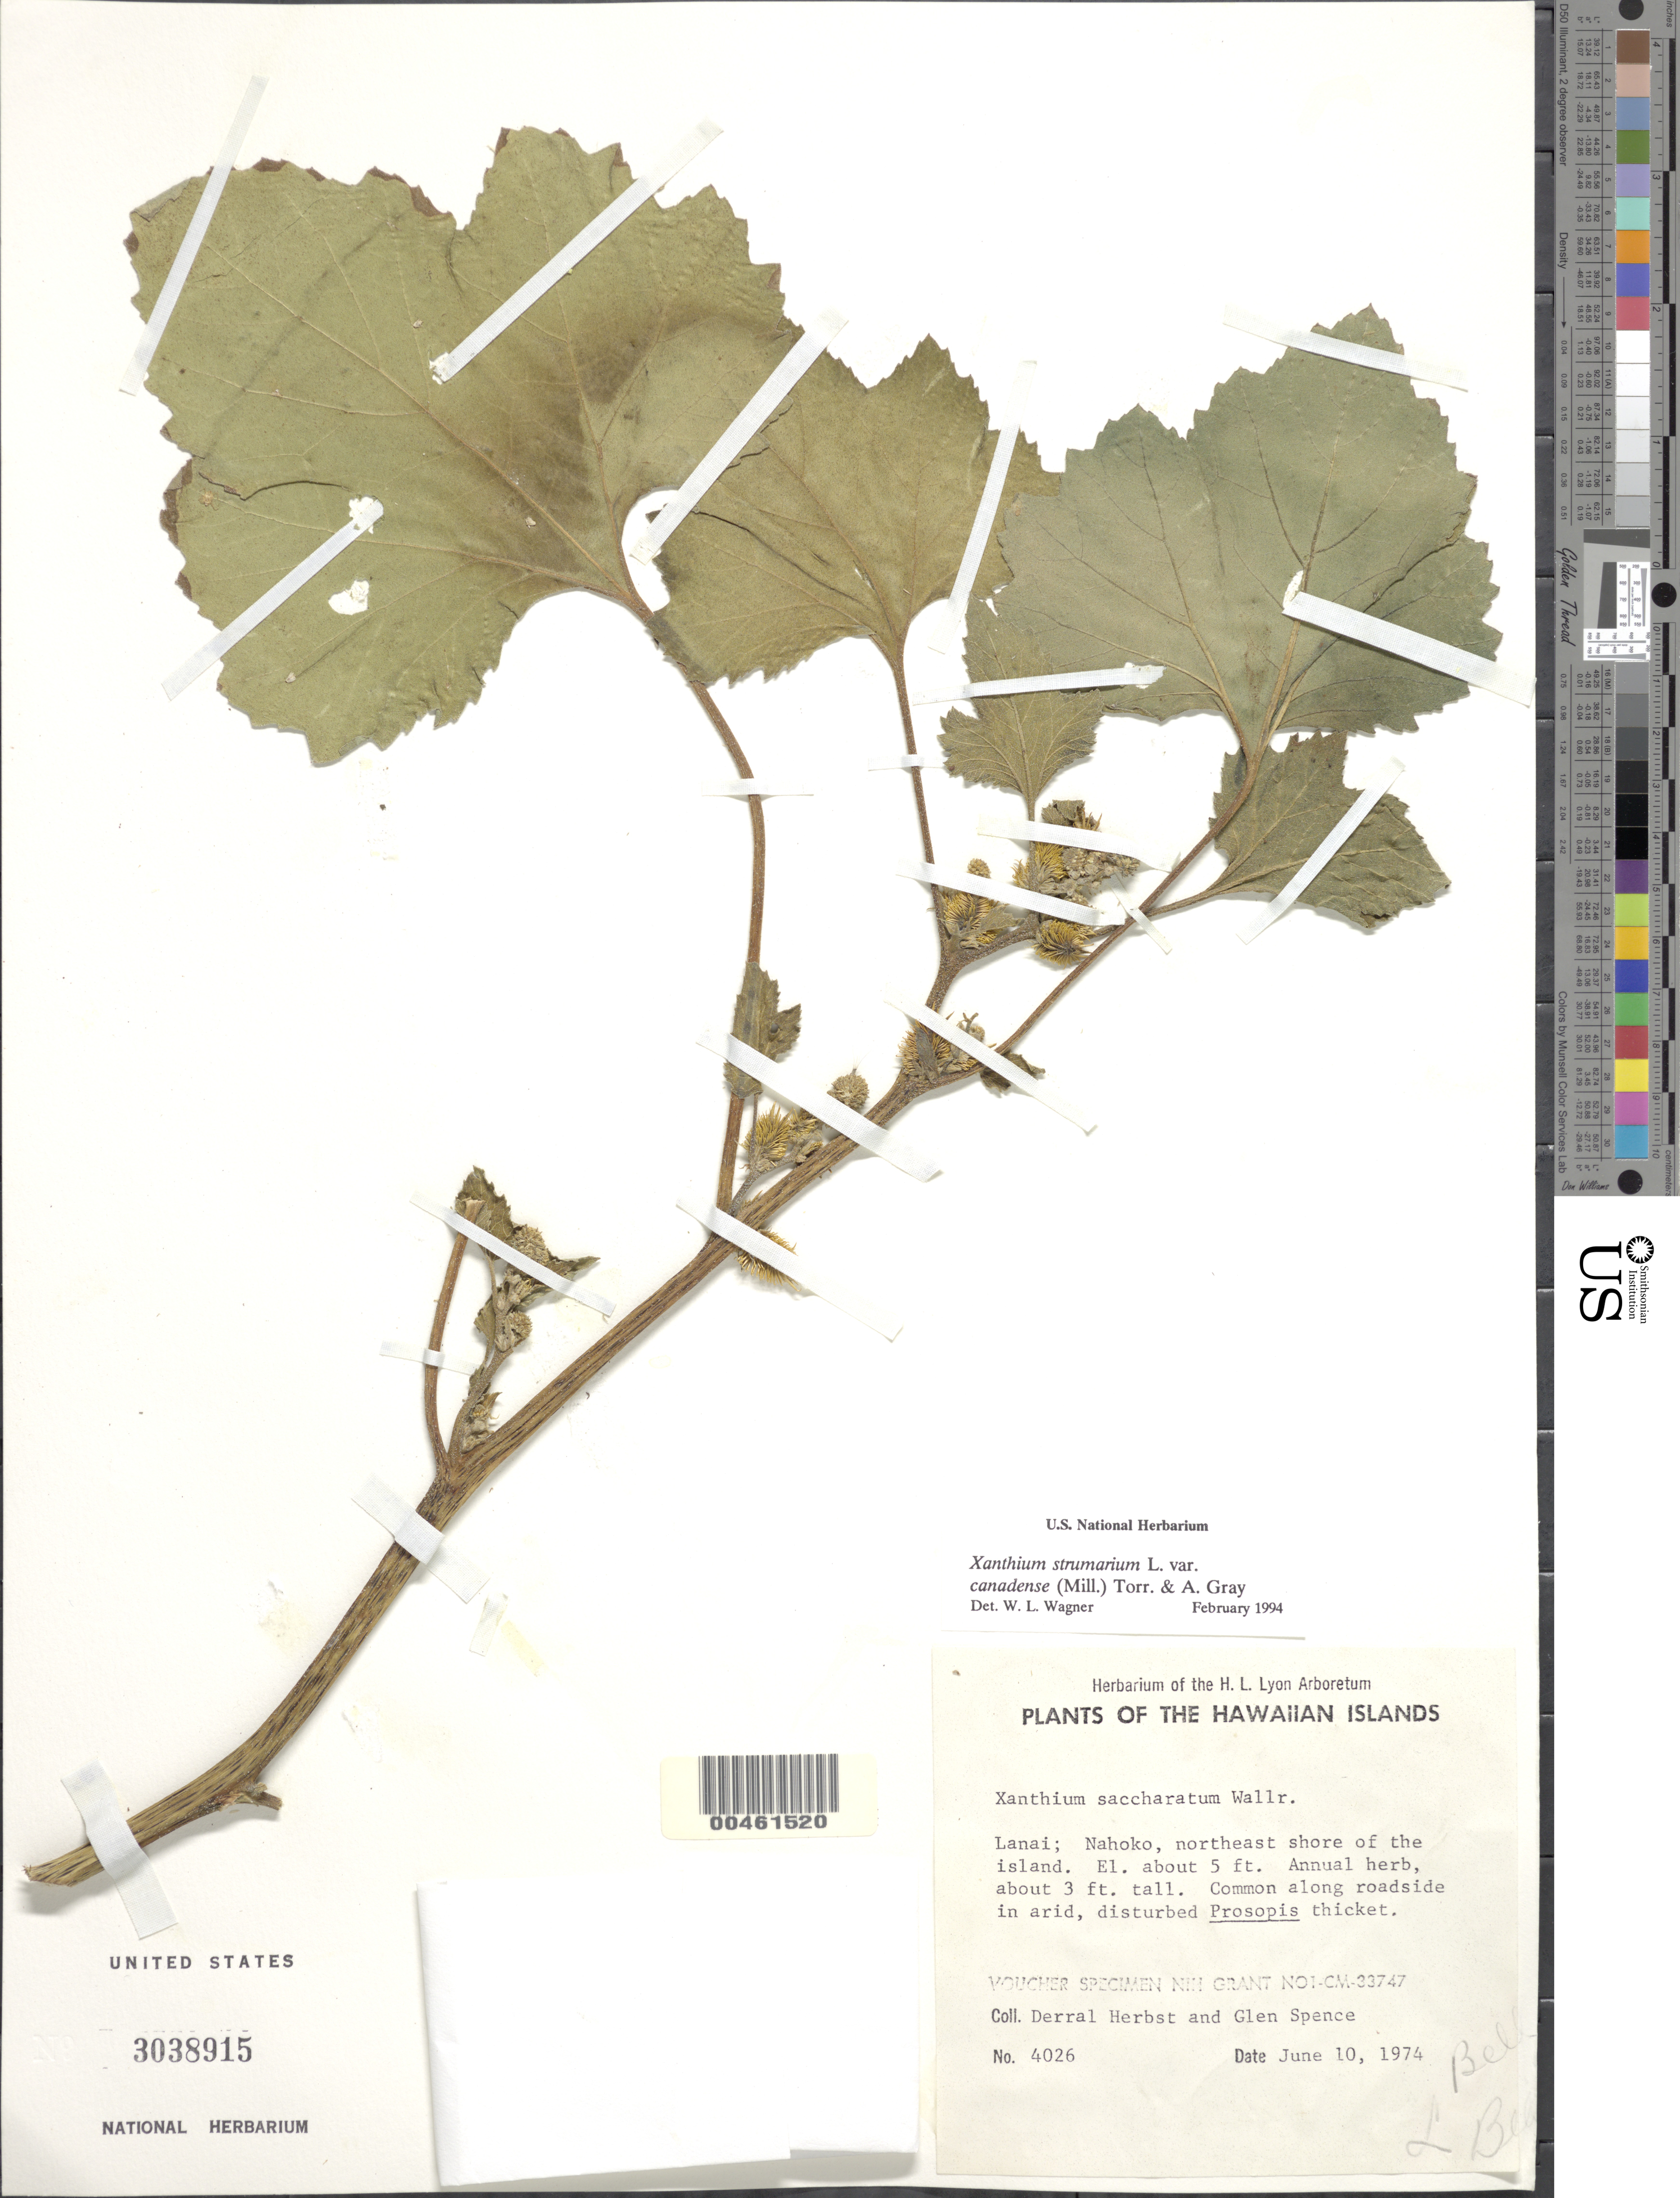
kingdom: Plantae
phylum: Tracheophyta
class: Magnoliopsida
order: Asterales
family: Asteraceae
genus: Xanthium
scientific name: Xanthium strumarium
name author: L.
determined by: Wagner, W. L., (BOT), Smithsonian Institution - National Museum of Natural History (UNITED STATES)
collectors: D. R. Herbst & G. Spence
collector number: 4026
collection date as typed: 10 Jun 1974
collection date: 1974-06-10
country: United States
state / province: Hawaii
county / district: Maui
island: Lana'i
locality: Nahoko, NE shore of the island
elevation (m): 2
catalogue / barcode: US 3038915